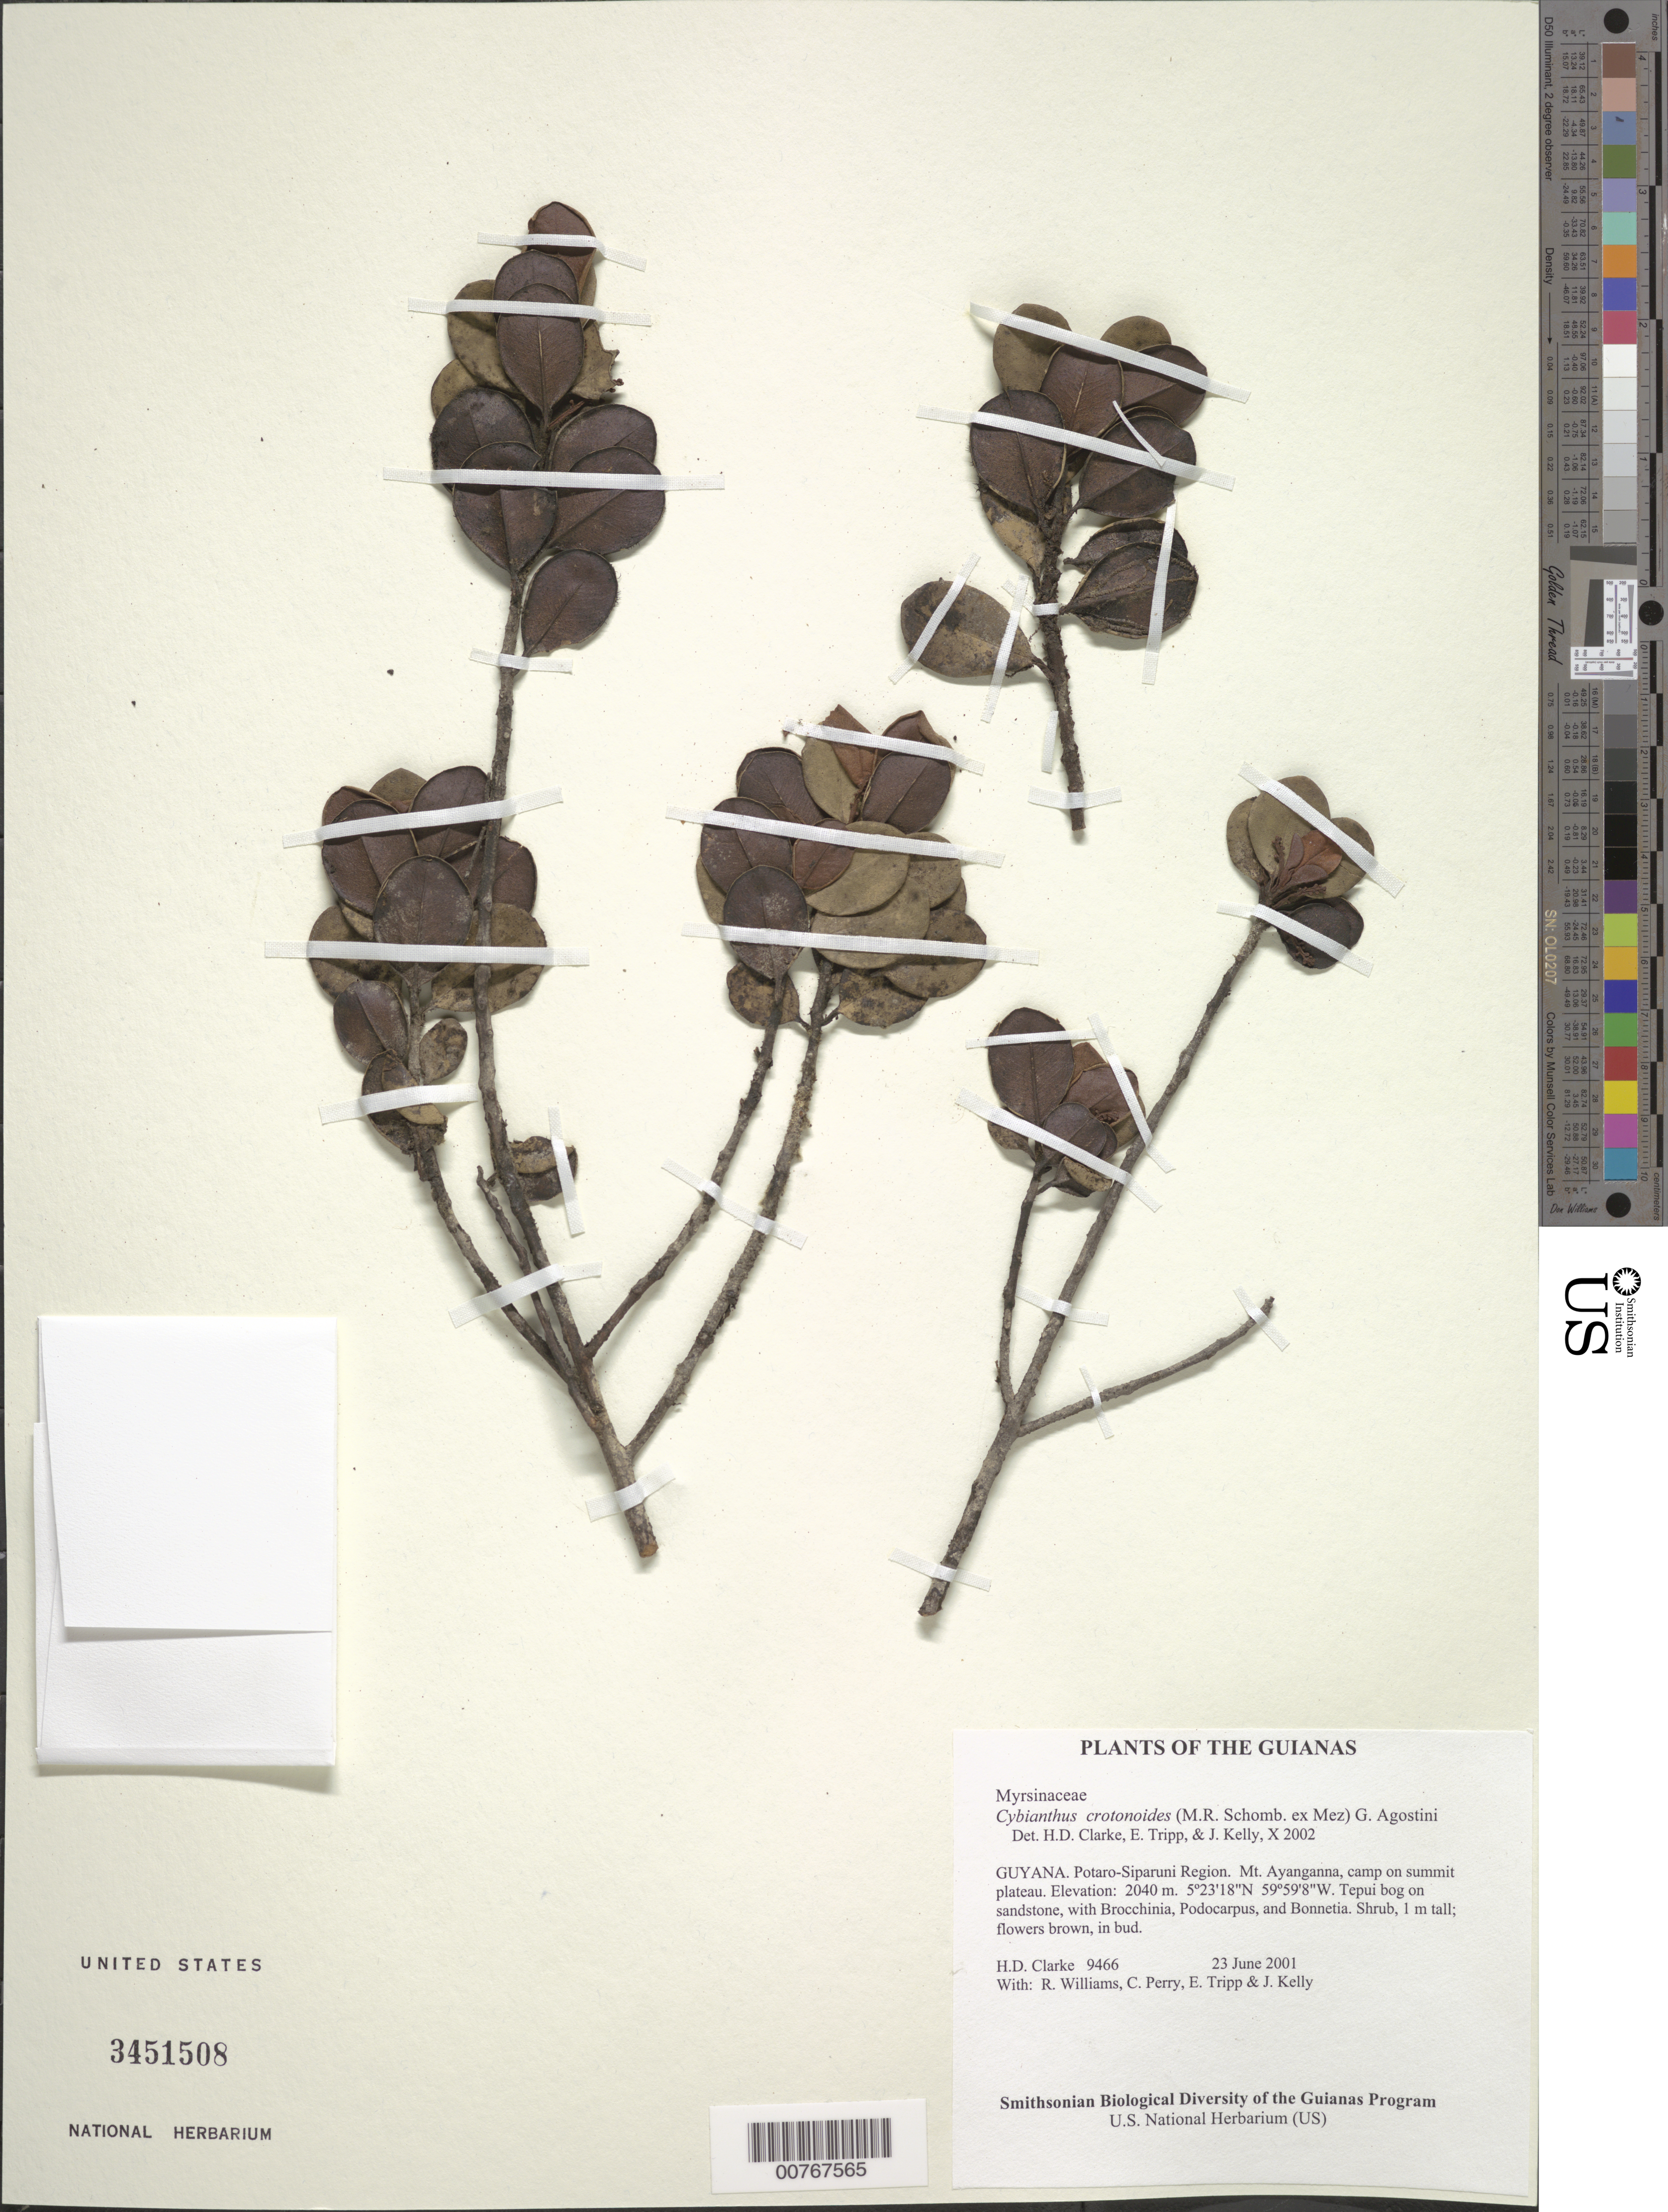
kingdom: Plantae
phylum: Tracheophyta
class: Magnoliopsida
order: Ericales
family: Primulaceae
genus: Cybianthus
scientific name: Cybianthus crotonoides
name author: (M.R. Schomb. ex Mez) G. Agostini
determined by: Kelly, J.; Clarke, H. D.; Tripp, E. A.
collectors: H. D. Clarke, R. Williams, C. Perry, E. Tripp & J. Kelly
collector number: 9466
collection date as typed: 23 June 2001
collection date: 2001-06-23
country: Guyana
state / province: Potaro-Siparuni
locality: Mt. Ayanganna, camp on summit plateau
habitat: Tepui bog on sandstone, with Brocchinia, Podocarpus, and Bonnetia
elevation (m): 2040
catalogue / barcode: US 3451508